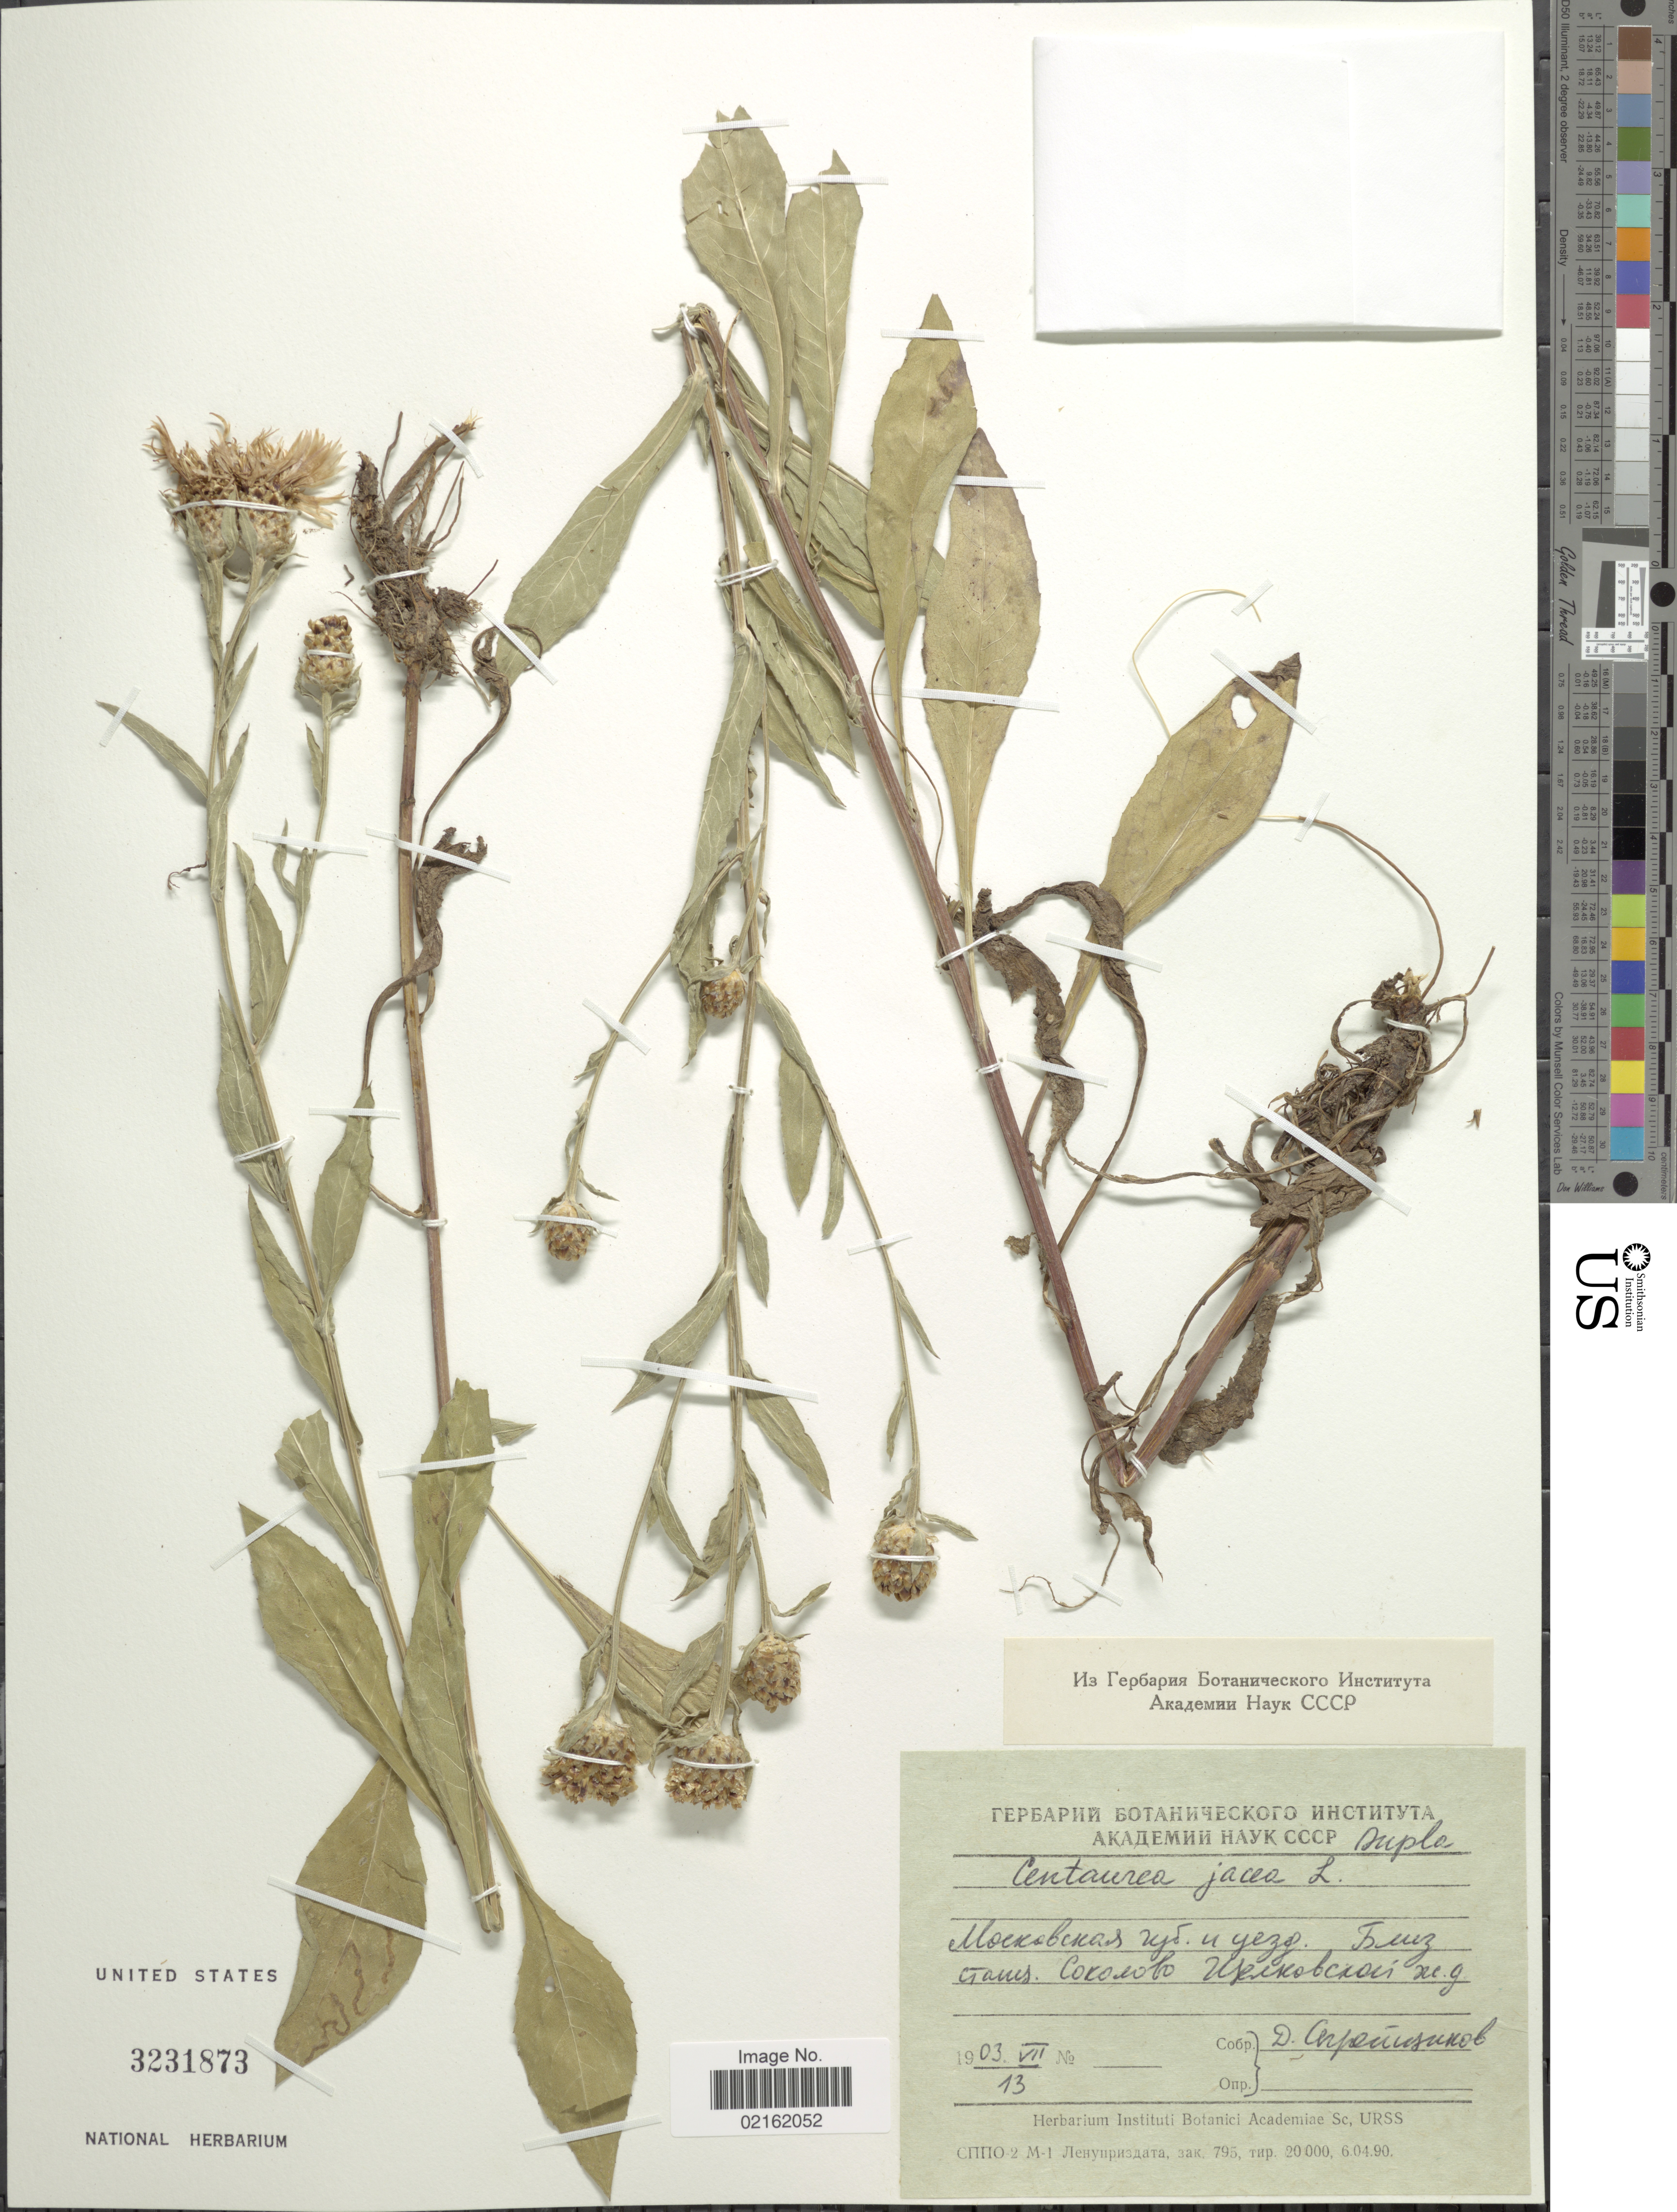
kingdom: Plantae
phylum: Tracheophyta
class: Magnoliopsida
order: Asterales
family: Asteraceae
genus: Centaurea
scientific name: Centaurea jacea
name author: L.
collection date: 1903-07-13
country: Russian Federation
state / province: Moscow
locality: Moenobenas ryd, u yezp [illegible text]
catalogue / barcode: US 3231873